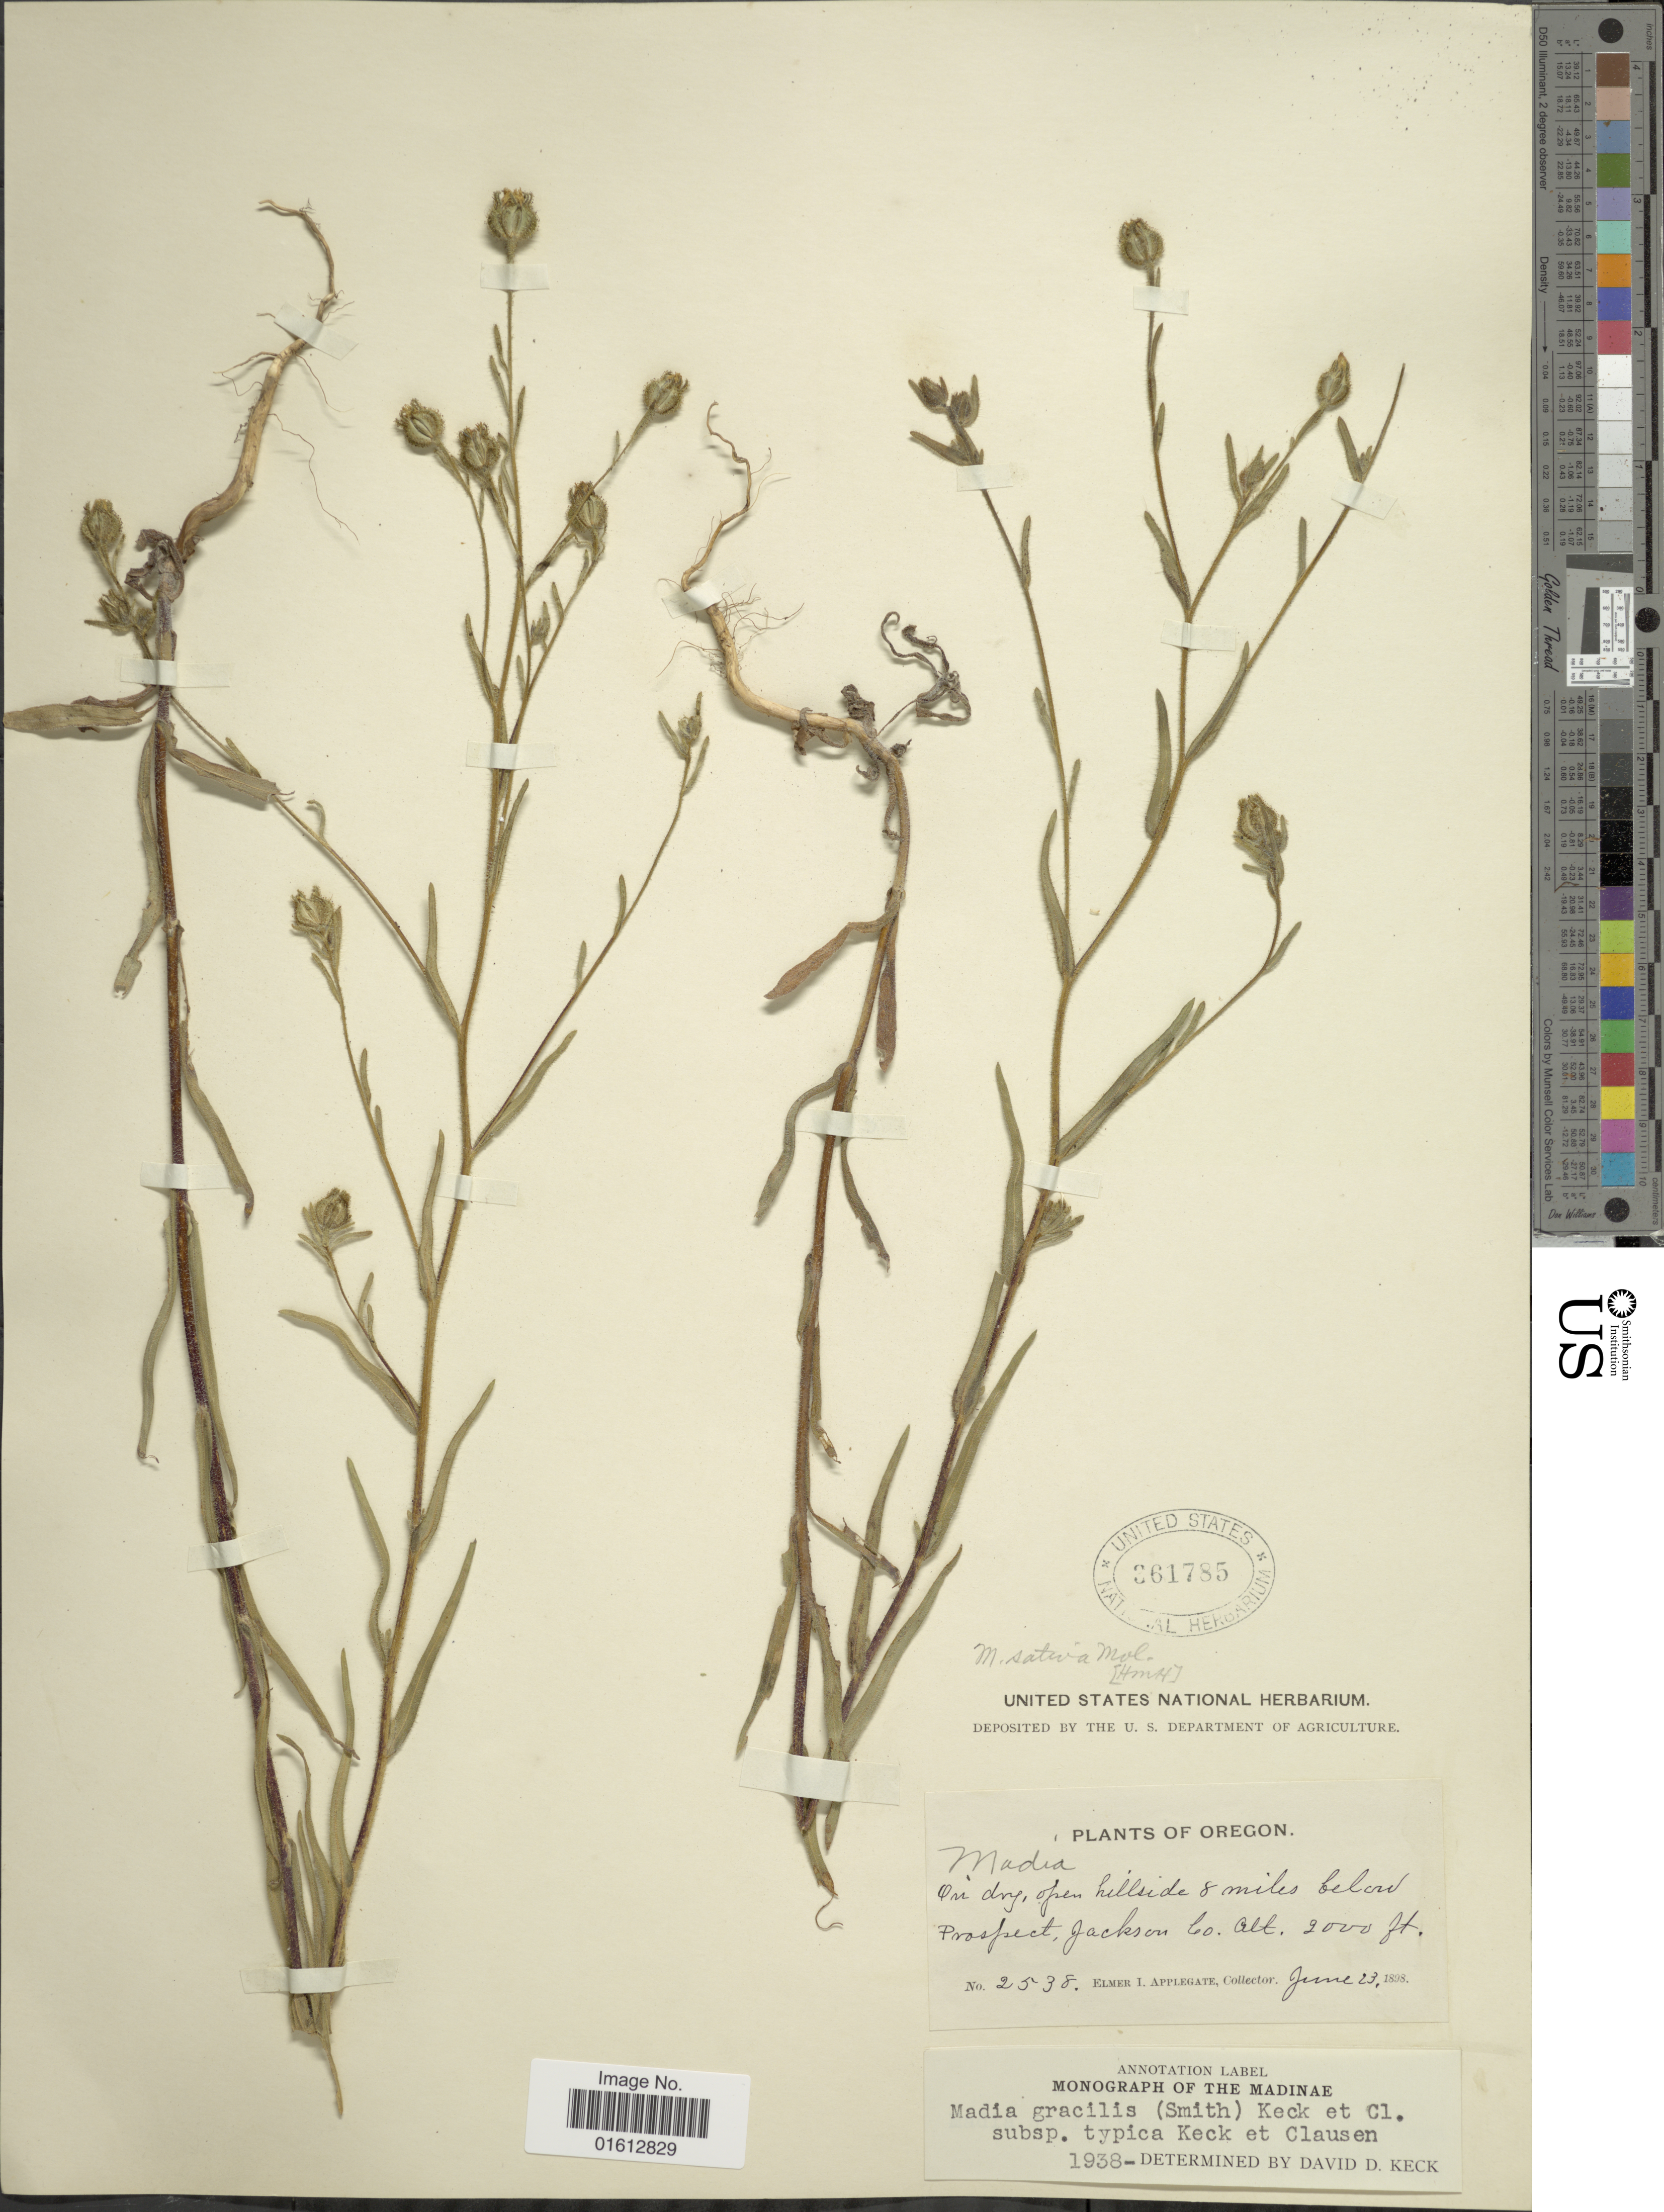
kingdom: Plantae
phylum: Tracheophyta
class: Magnoliopsida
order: Asterales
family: Asteraceae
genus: Madia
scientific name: Madia gracilis subsp. gracilis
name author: (Sm.) D.D. Keck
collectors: E. I. Applegate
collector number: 2538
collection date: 1808-06-23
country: United States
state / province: Oregon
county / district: Jackson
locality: Oregon, Prossect, Jackson Co.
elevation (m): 610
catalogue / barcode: US 361785